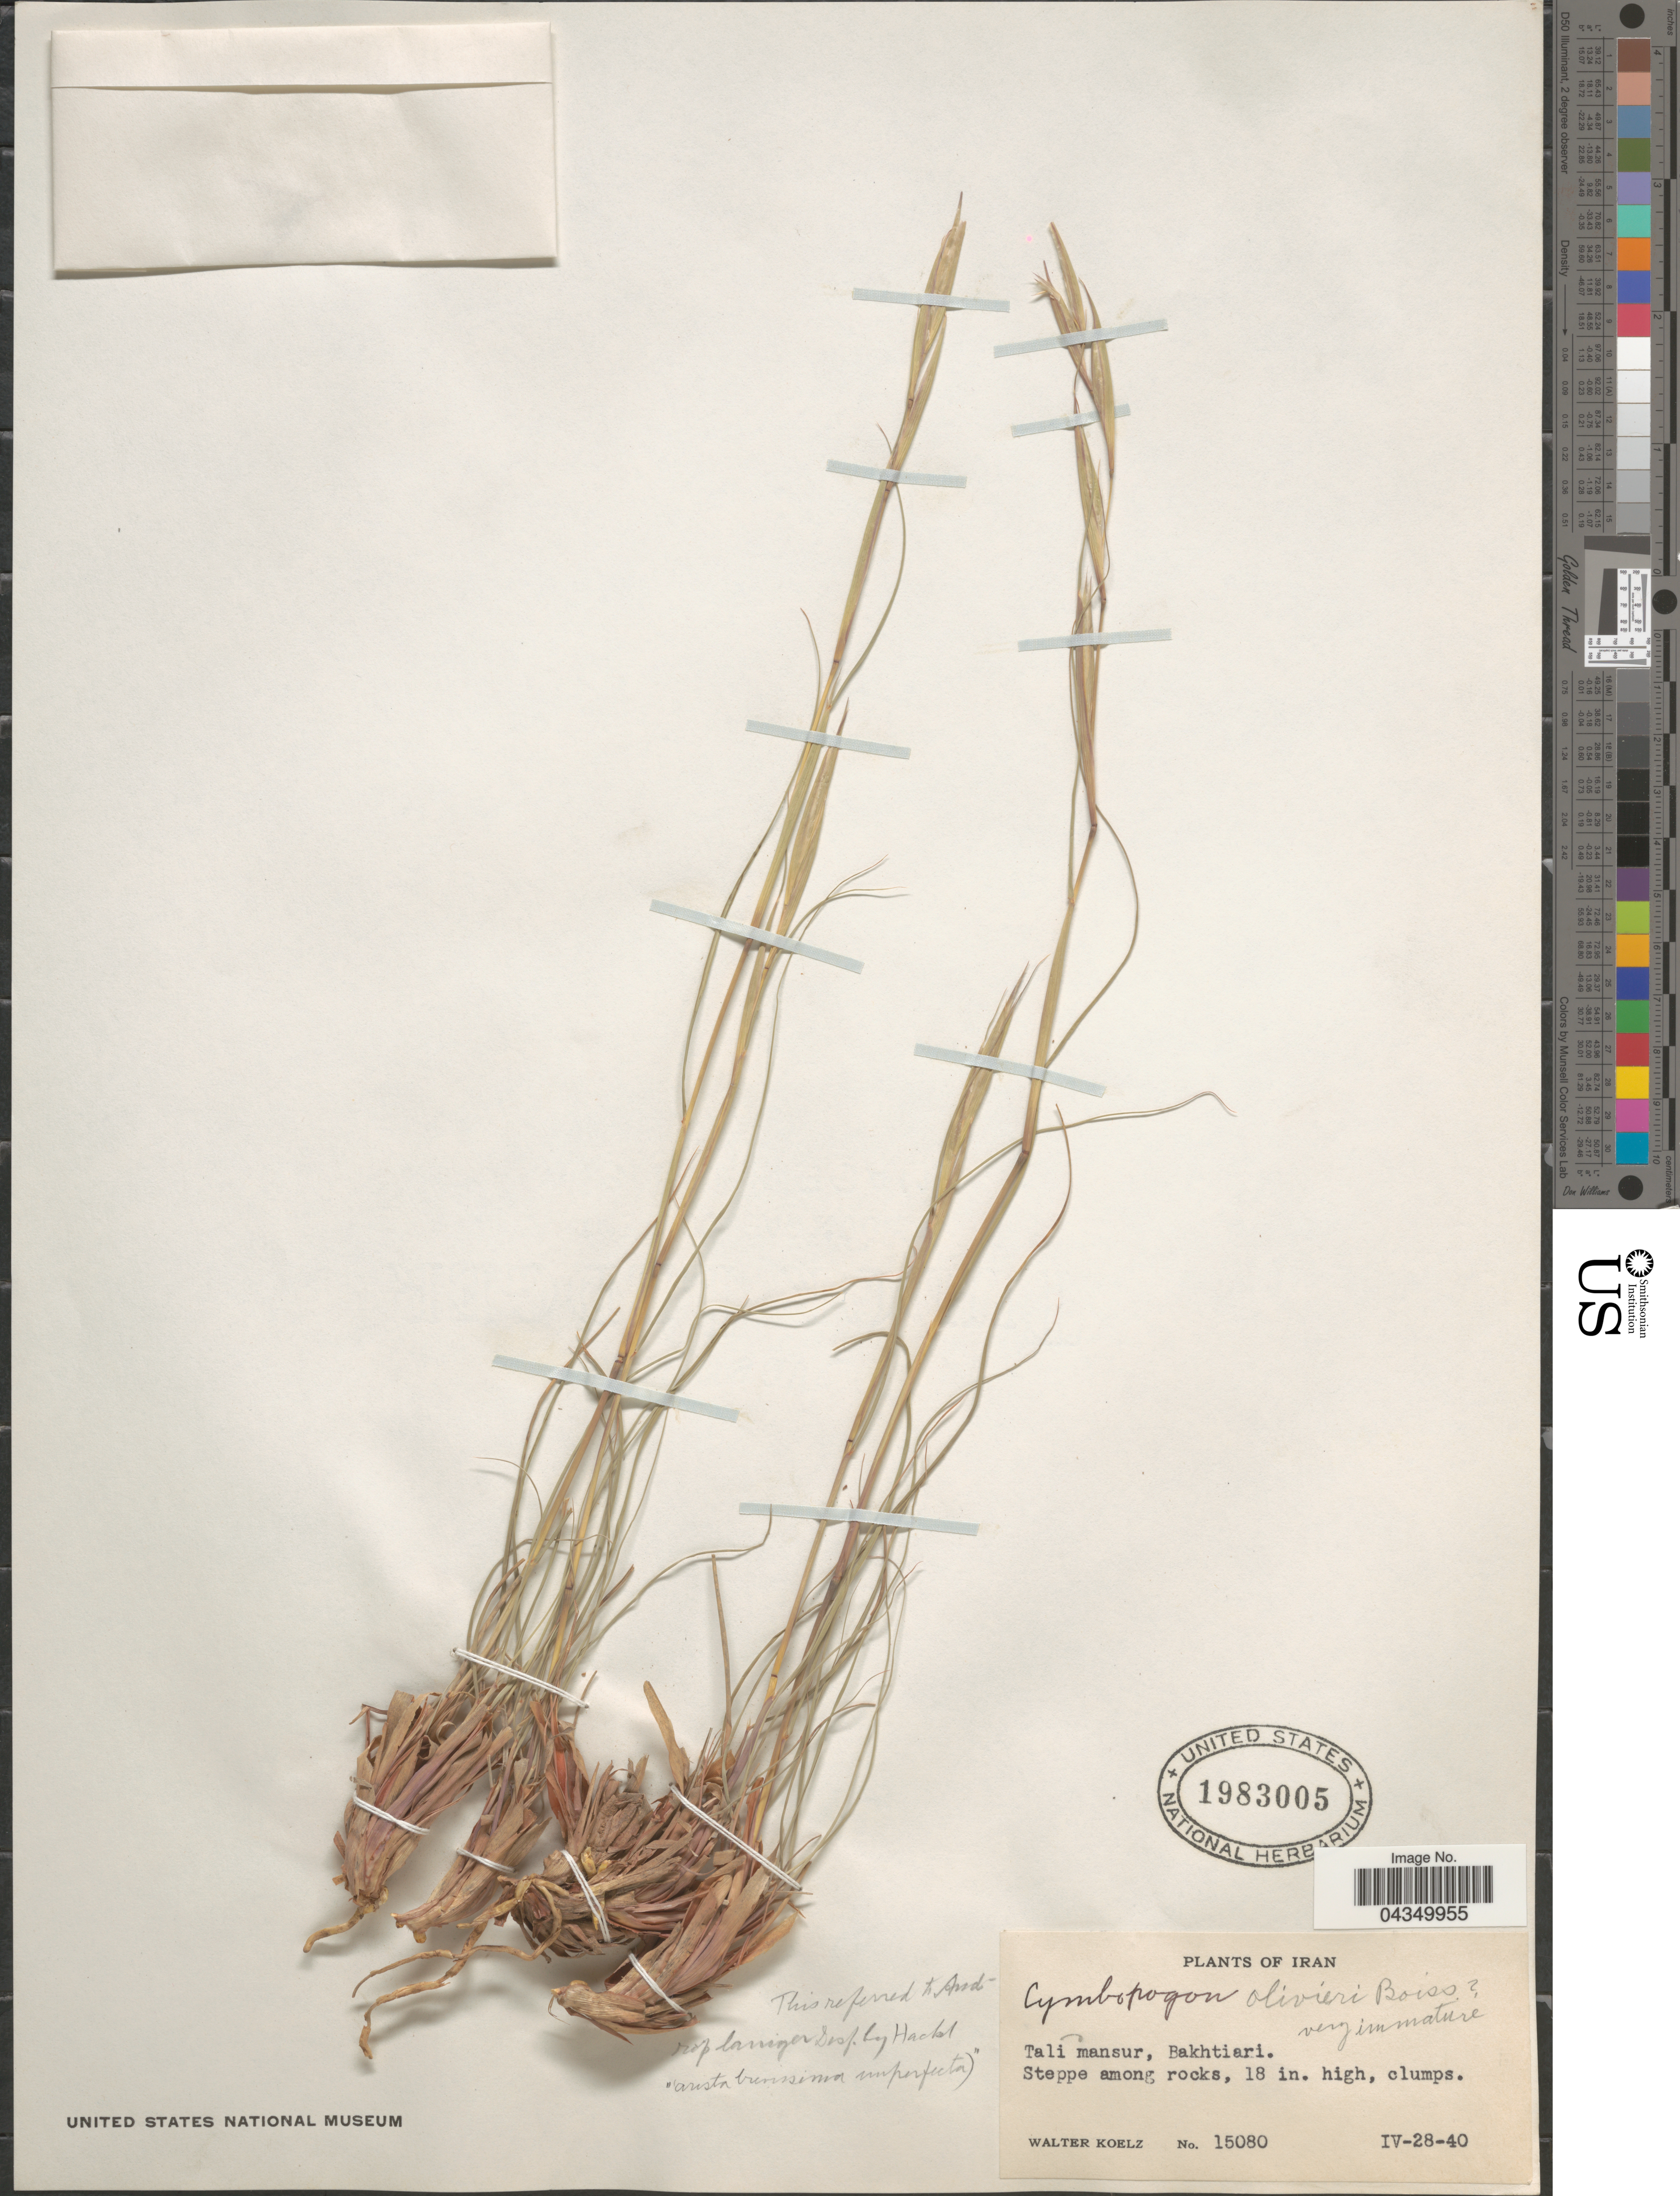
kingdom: Plantae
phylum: Tracheophyta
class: Liliopsida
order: Poales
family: Poaceae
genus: Cymbopogon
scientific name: Cymbopogon iwarancusa subsp. olivieri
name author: (Boiss.) Soenarko & Reinwardtia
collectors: W. N. Koelz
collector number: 15080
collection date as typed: Transcribed d/m/y: 28/4/40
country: Iran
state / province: Chahar Mahaal and Bakhtiari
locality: Tali mansur, Bakhtiari.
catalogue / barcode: US 1983005